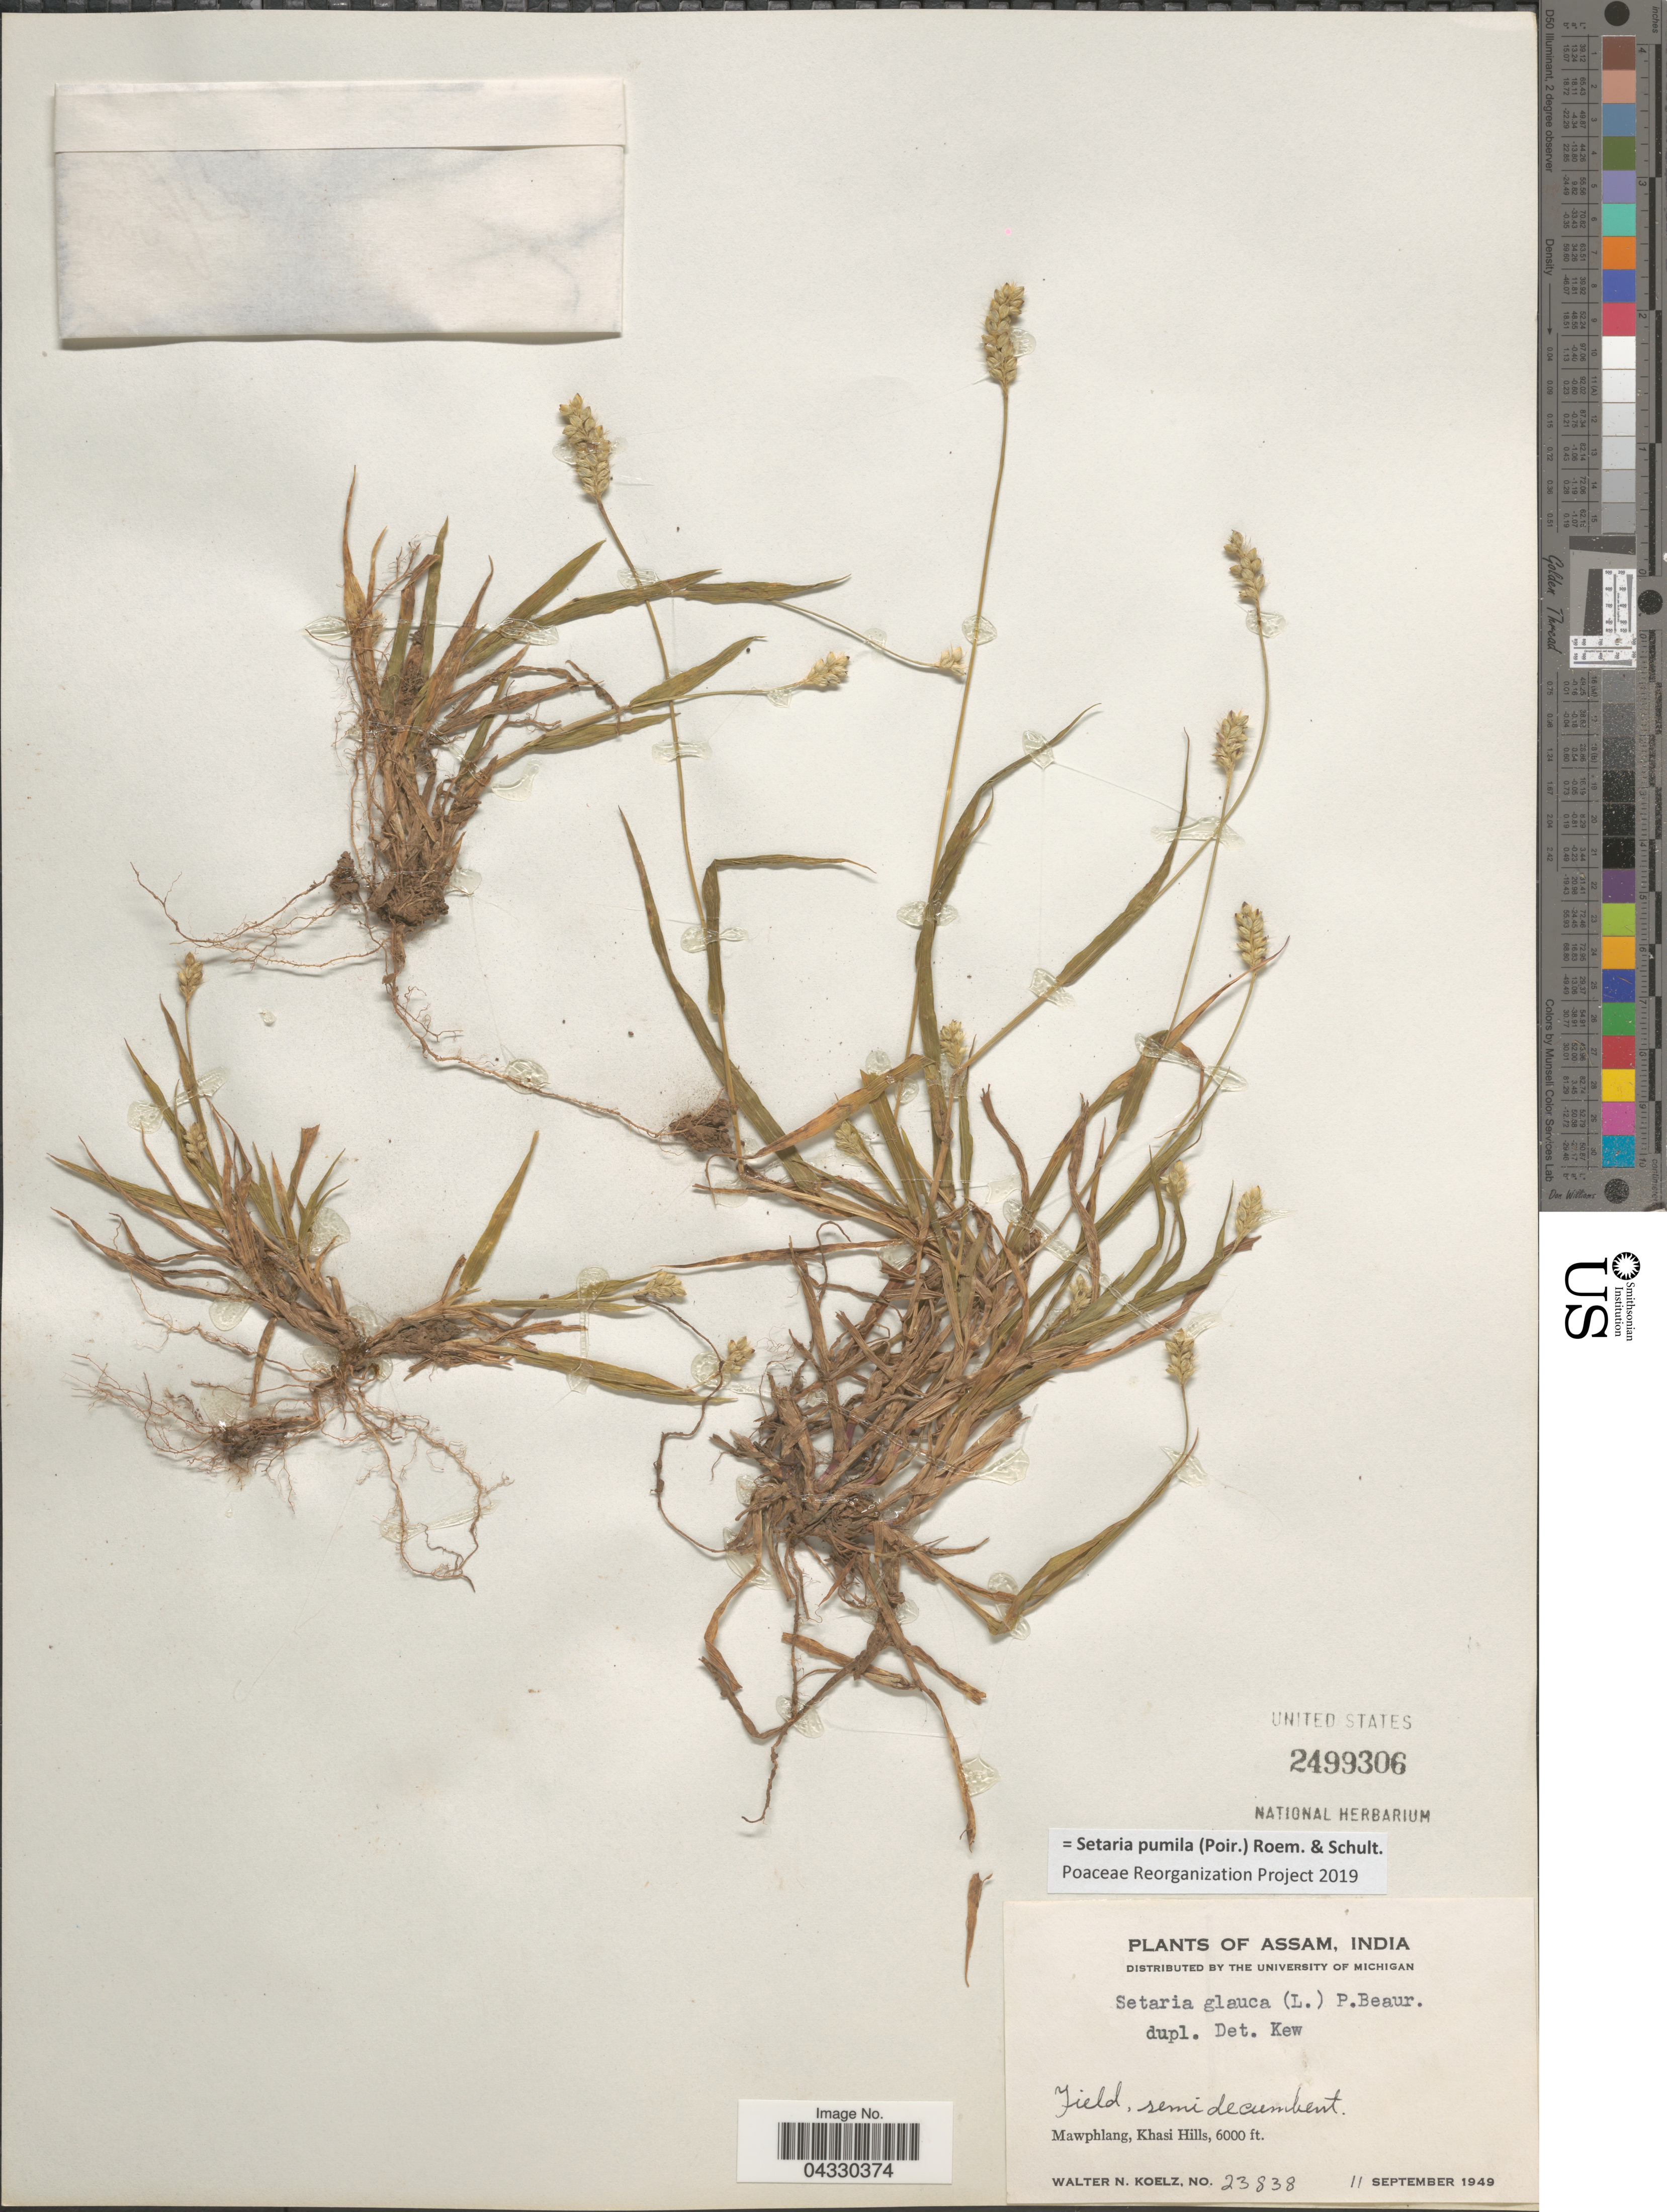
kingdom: Plantae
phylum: Tracheophyta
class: Liliopsida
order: Poales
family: Poaceae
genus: Setaria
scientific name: Setaria pumila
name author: (Poir.) Roem. & Schult.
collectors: W. N. Koelz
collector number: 23838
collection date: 1949-09-11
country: India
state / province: Meghalaya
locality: Mawphlang, Khasi Hills.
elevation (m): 1829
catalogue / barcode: US 2499306